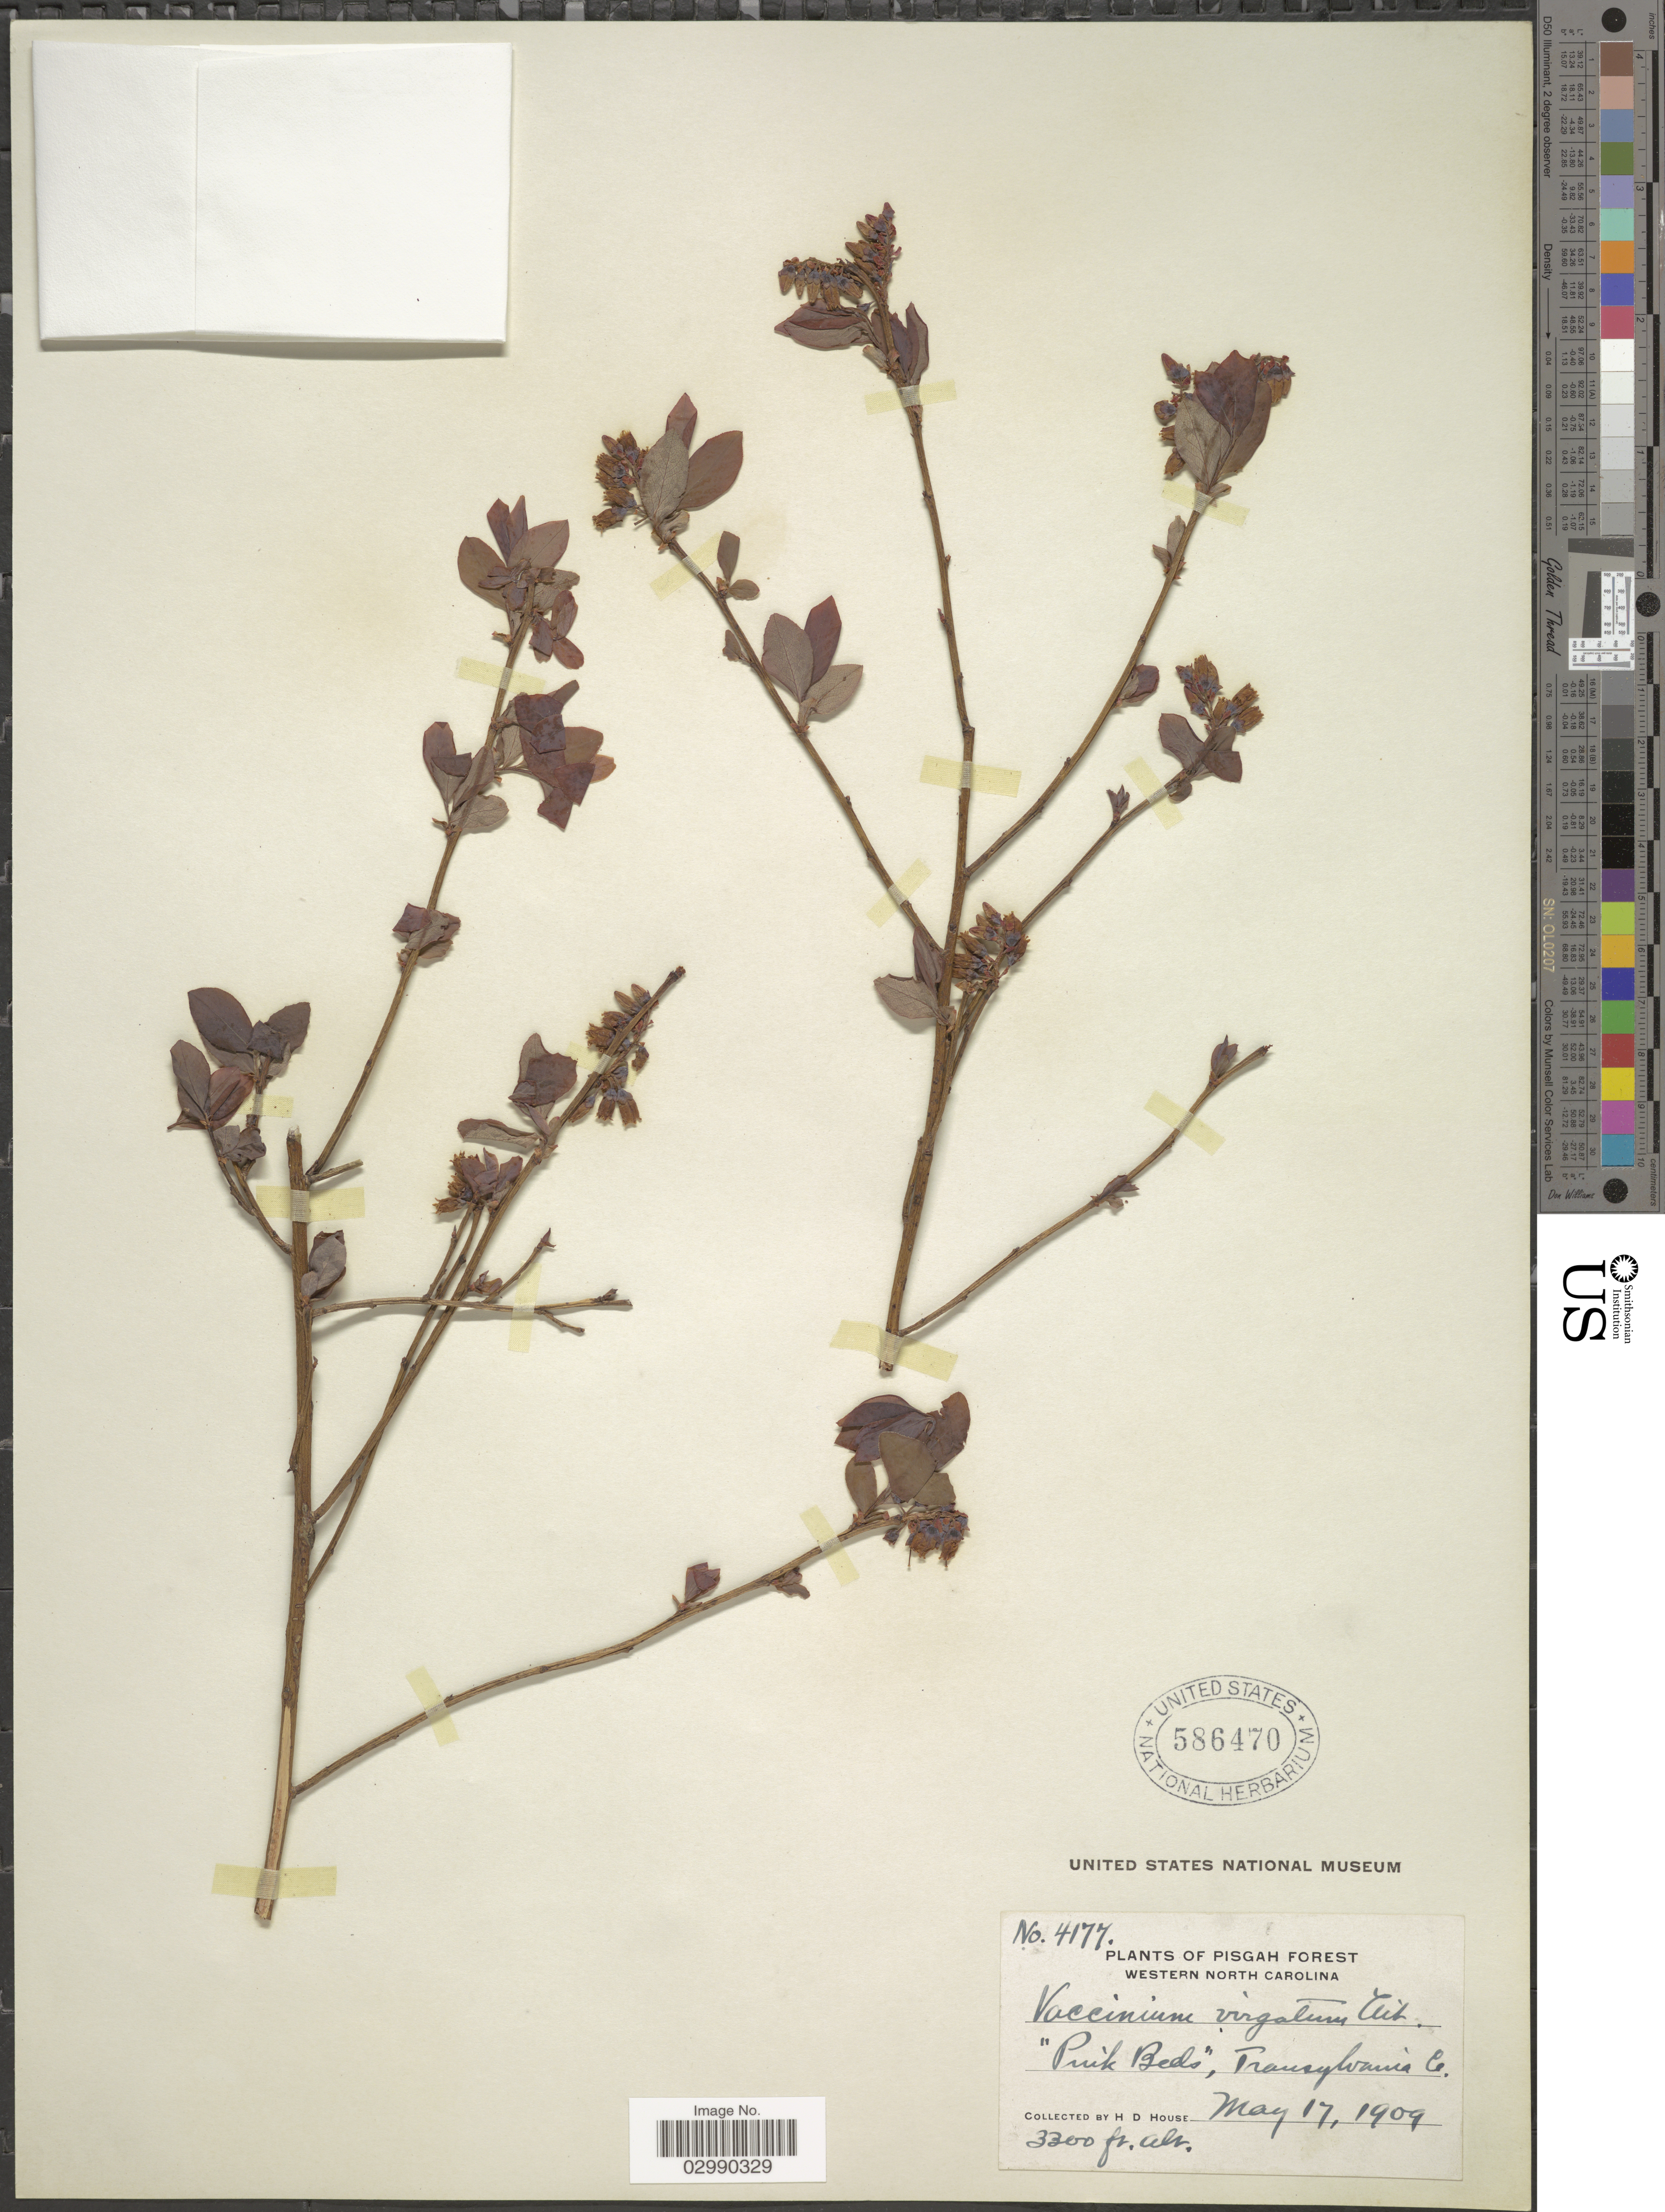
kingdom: Plantae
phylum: Tracheophyta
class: Magnoliopsida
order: Ericales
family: Ericaceae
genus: Vaccinium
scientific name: Vaccinium vacillans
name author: Kalm ex Torr.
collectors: H. D. House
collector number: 4177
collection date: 1909-05-17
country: United States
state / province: North Carolina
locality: Pisgah Forest, Western North Carolina, "Pink Beds", Transylvania Co.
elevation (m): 1006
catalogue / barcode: US 586470